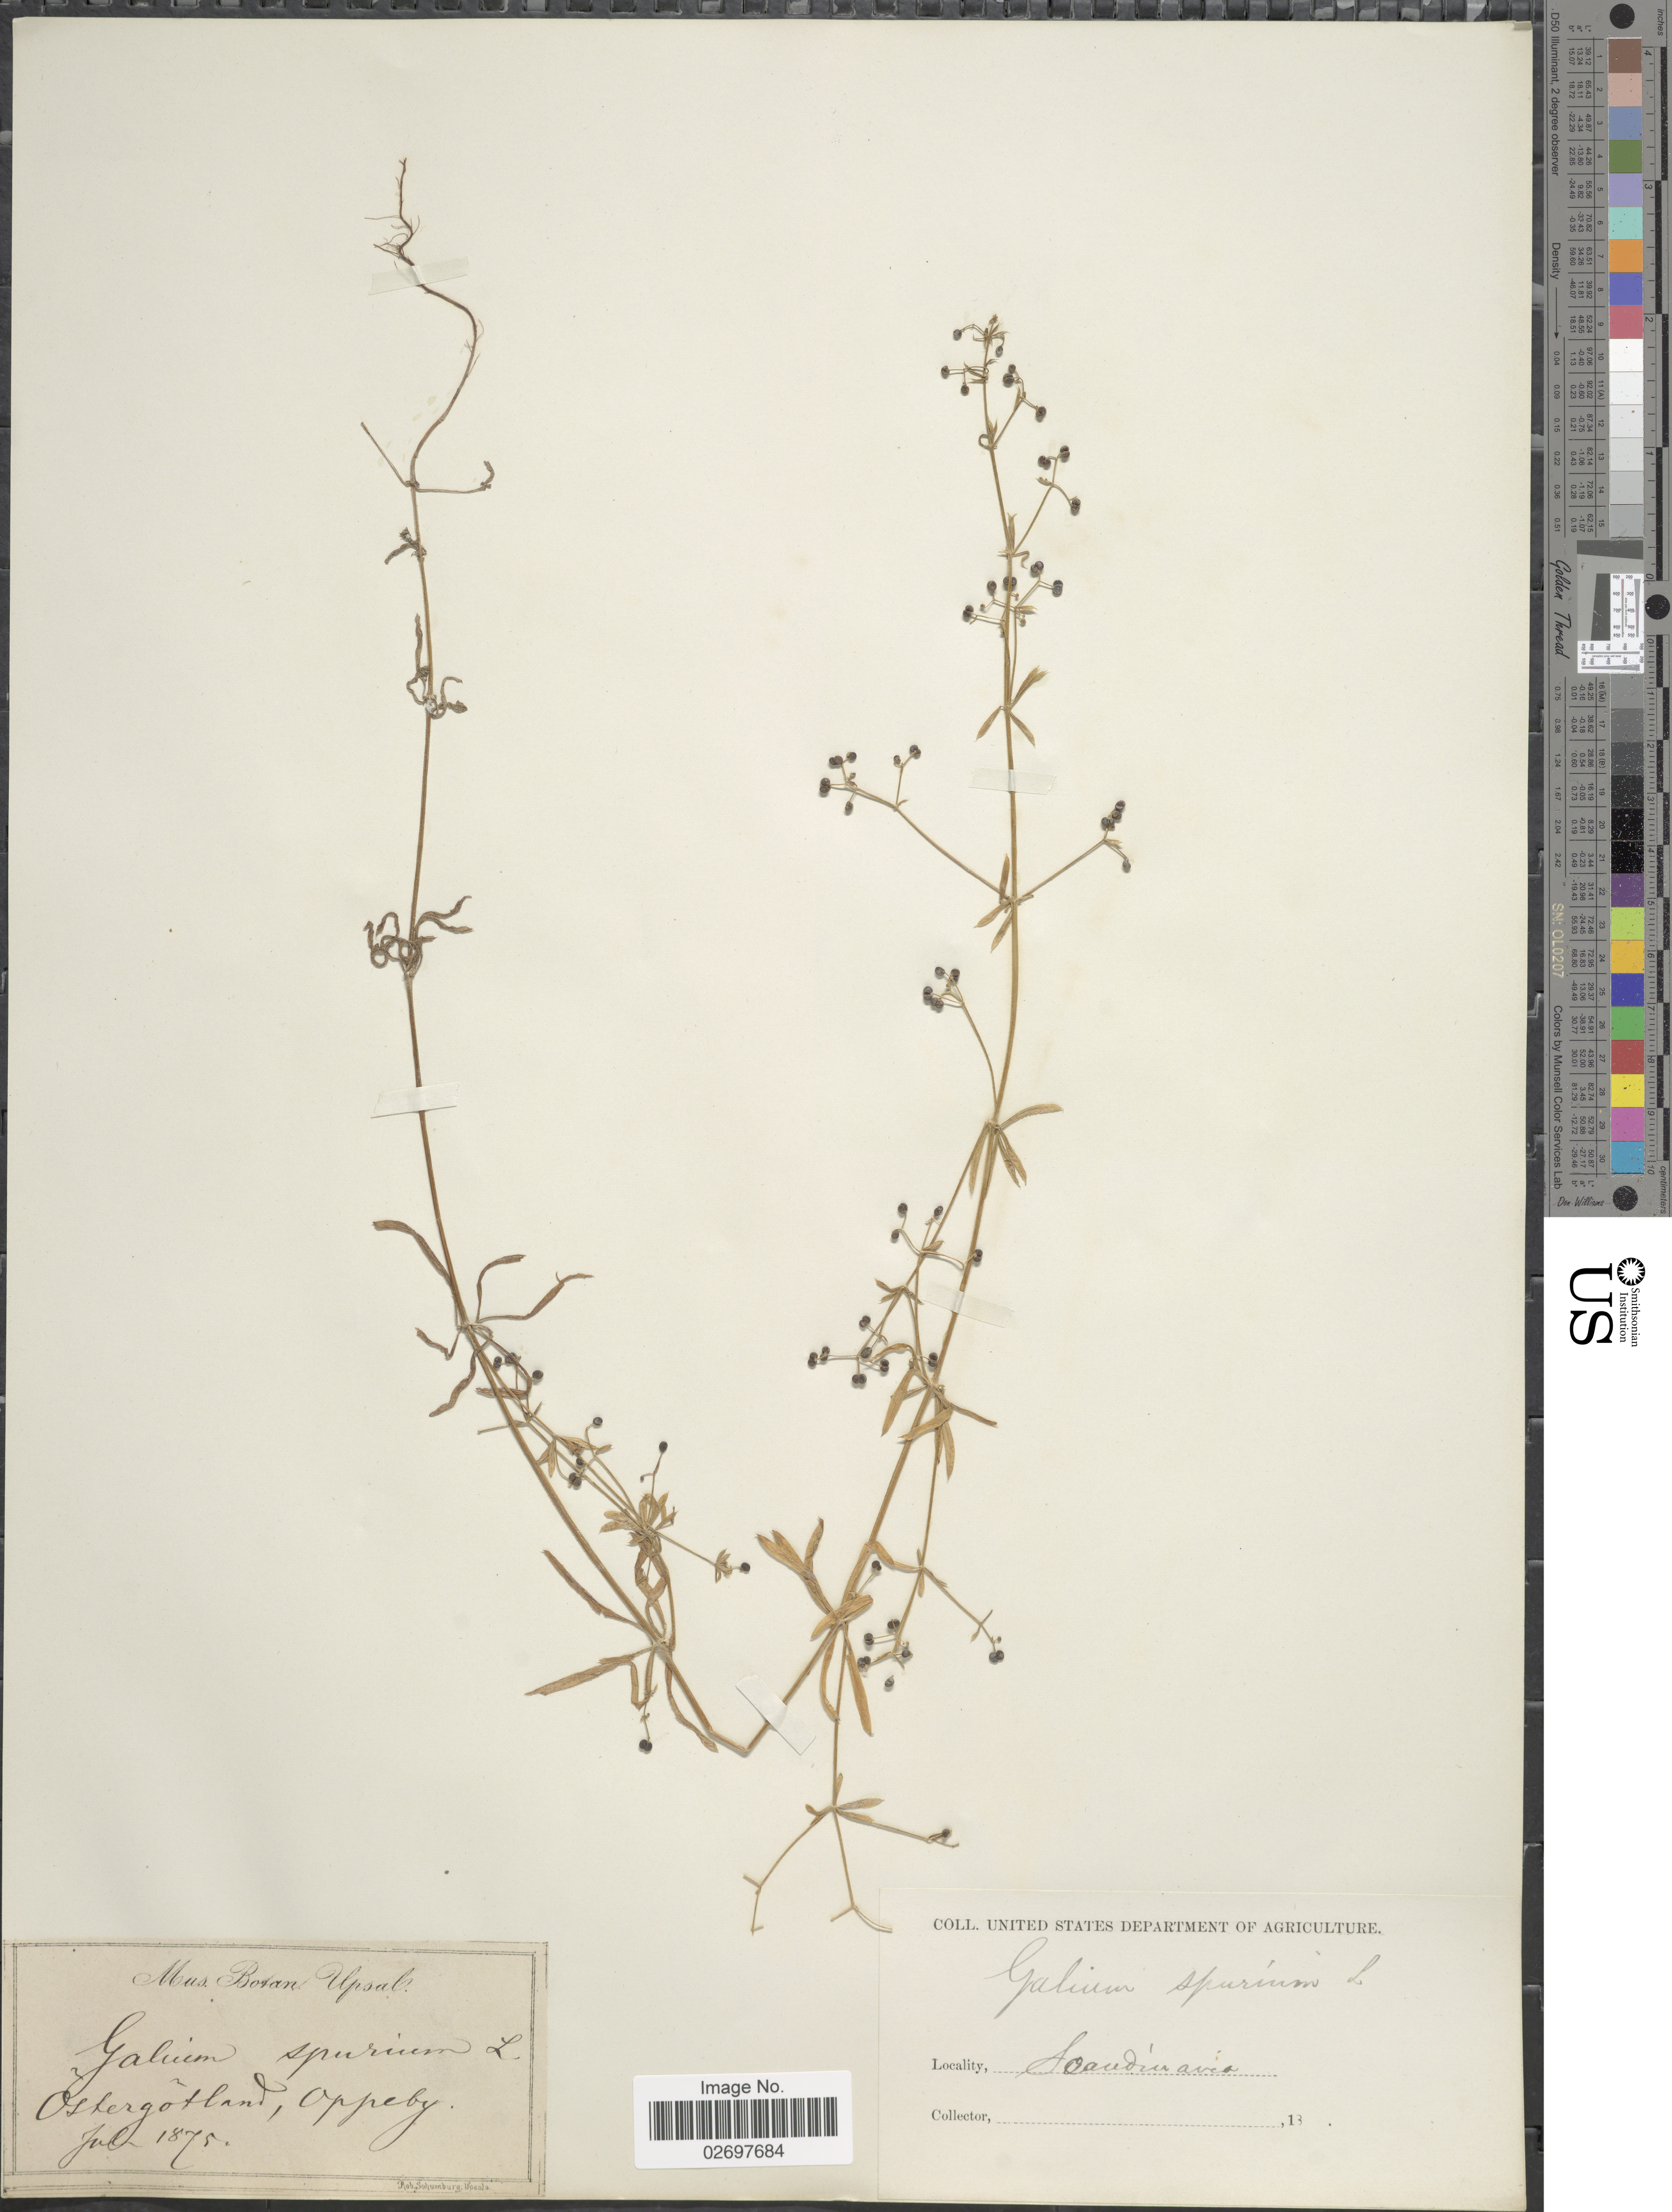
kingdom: Plantae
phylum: Tracheophyta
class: Magnoliopsida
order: Gentianales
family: Rubiaceae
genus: Galium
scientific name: Galium spurium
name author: L.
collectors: R. Schumberg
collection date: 1875-07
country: Sweden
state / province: Östergötland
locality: Ostergotland, Oppeby, Scandanavia